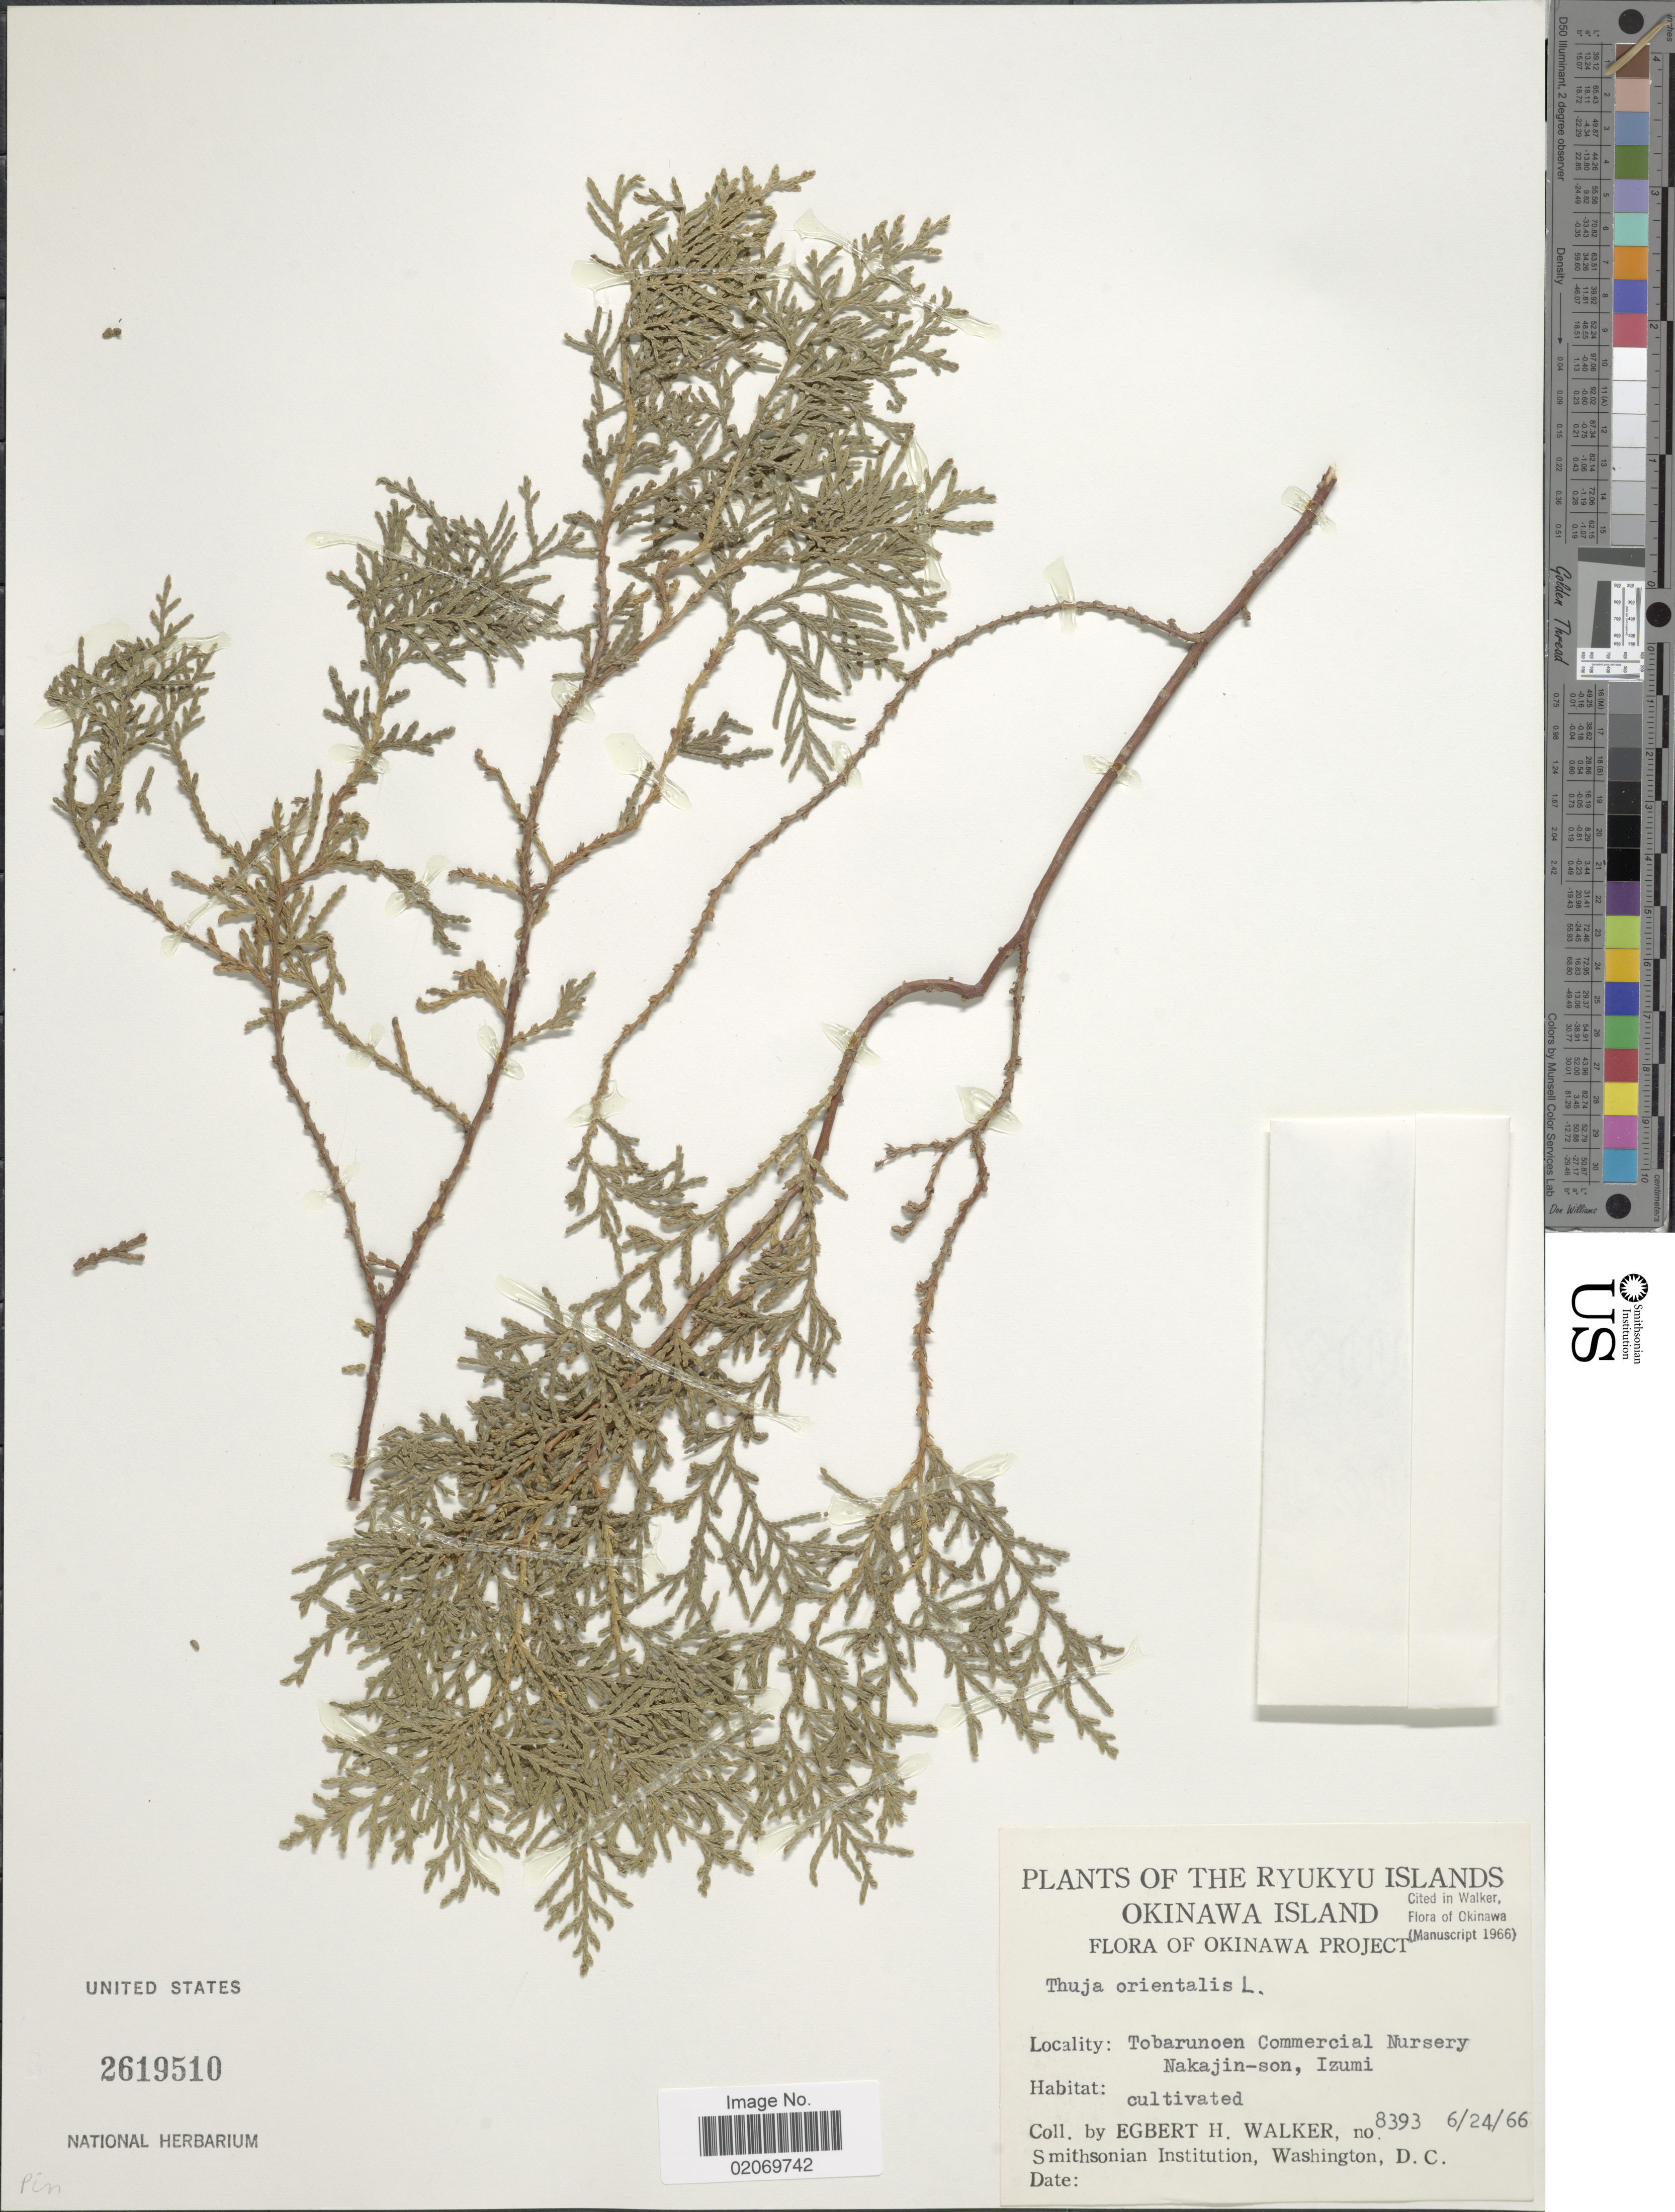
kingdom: Plantae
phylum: Tracheophyta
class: Pinopsida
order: Pinales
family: Cupressaceae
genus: Thuja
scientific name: Thuja orientalis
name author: L.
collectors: E. H. Walker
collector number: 8393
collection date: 1966-06-24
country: Japan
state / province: Okinawa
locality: The Ryukyu Islands, Okinawa Island, Okinawa Project, Tobarunoen Commercial Nursery Nakajin-son, Izumi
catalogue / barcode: US 2619510